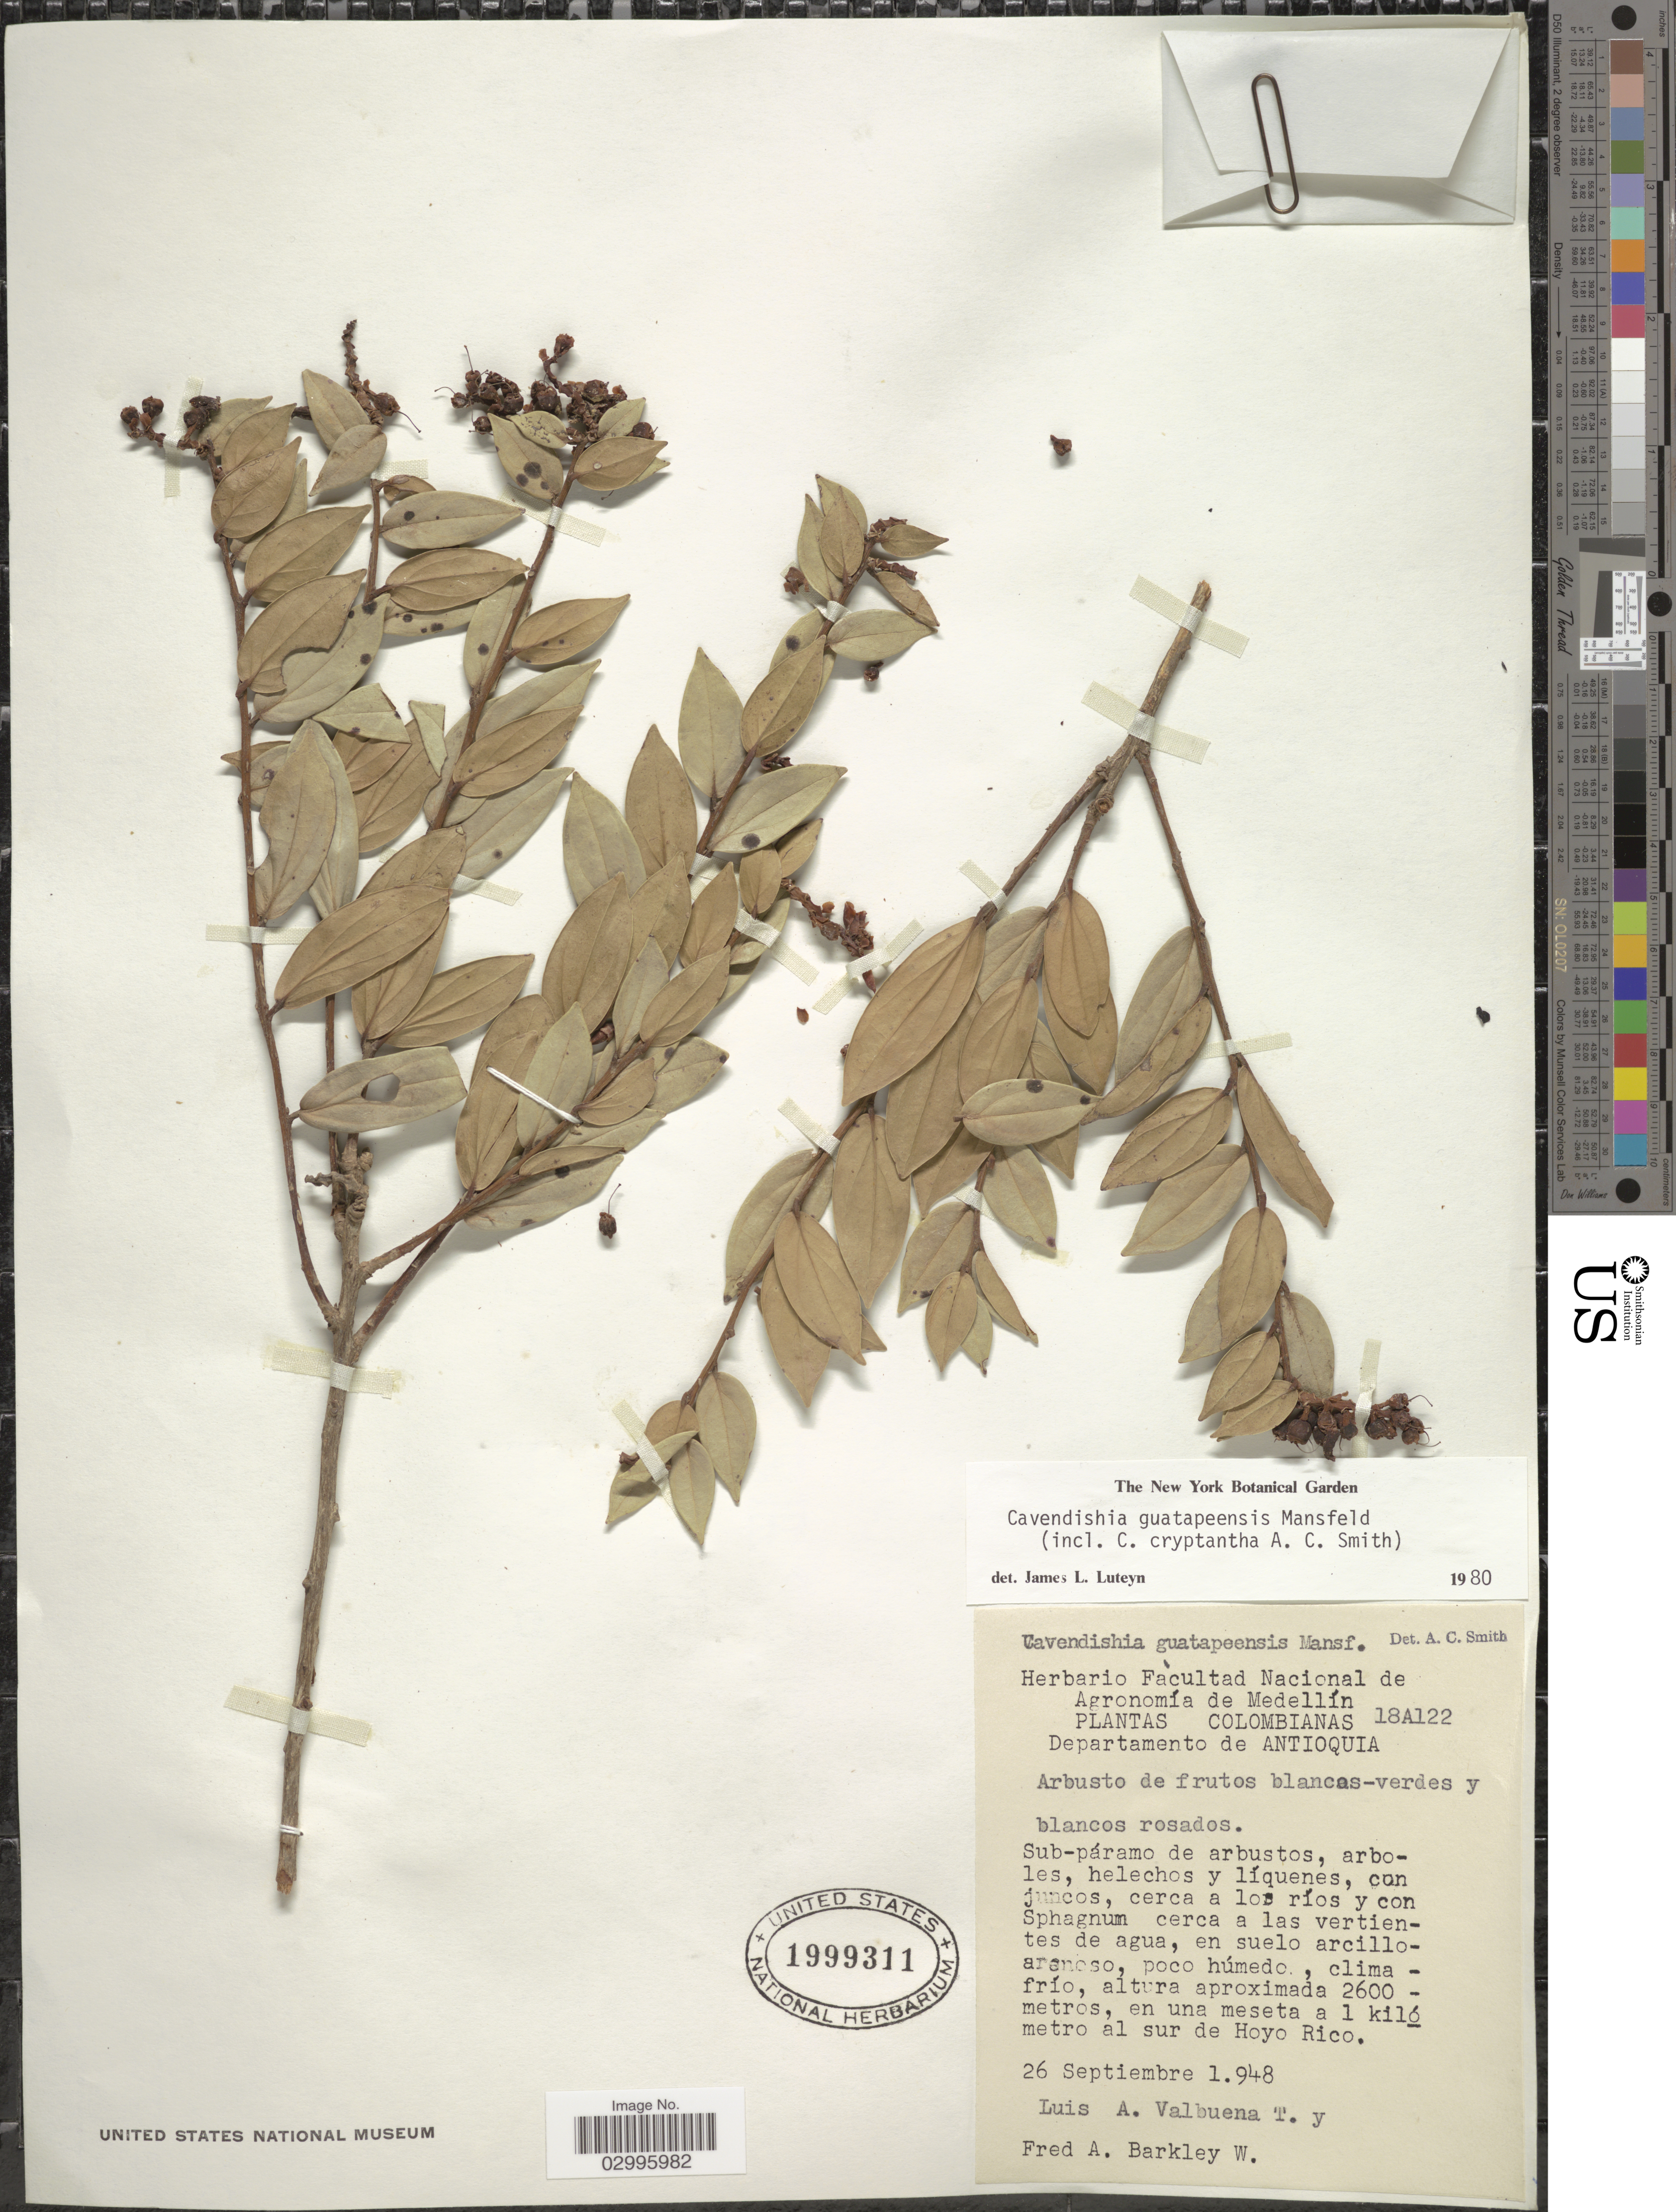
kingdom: Plantae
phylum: Tracheophyta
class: Magnoliopsida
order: Ericales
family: Ericaceae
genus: Cavendishia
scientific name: Cavendishia guatapeensis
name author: Mansf.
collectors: L. Valbuena T. & F. Barkley W.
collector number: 18A122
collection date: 1948-09-26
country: Colombia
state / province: Antioquia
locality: Departamento de Antioquia. Climafrío, en una meseta a 1 kilómetro al sur de Hoyo Rico.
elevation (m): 2600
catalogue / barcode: US 1999311